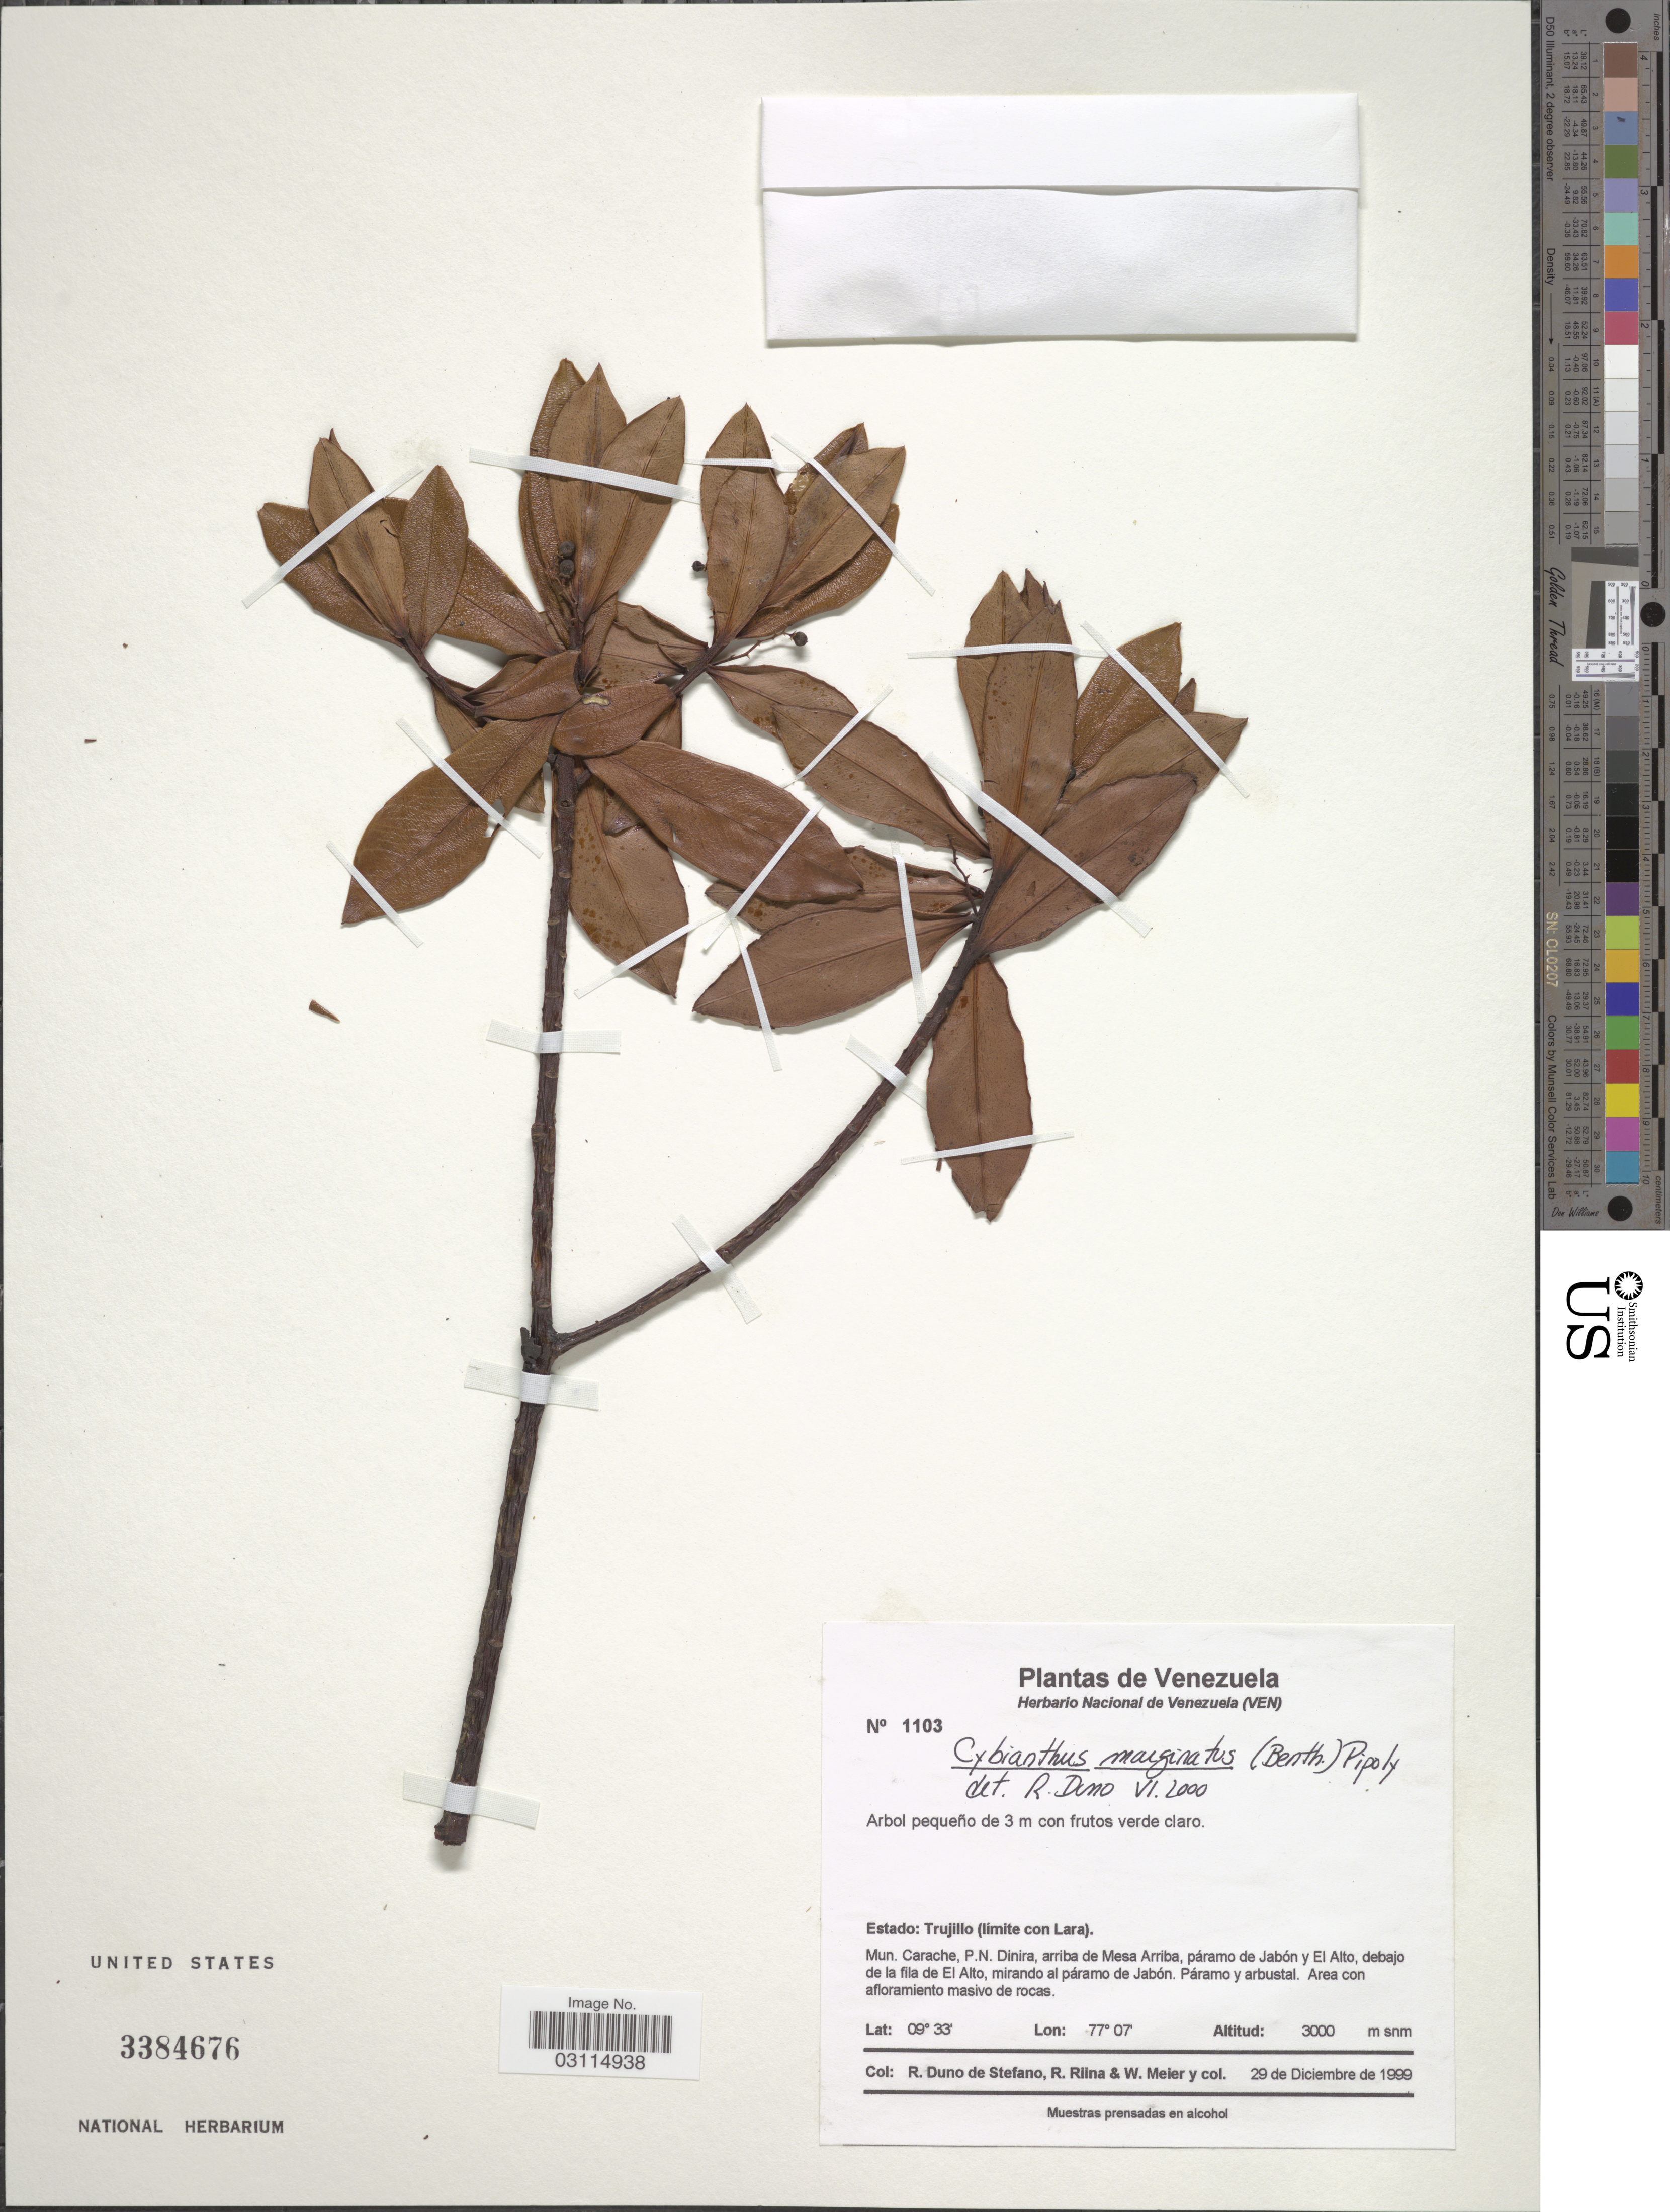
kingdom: Plantae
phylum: Tracheophyta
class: Magnoliopsida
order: Ericales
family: Primulaceae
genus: Cybianthus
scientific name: Cybianthus marginatus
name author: (Benth.) Pipoly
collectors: R. Duno de Stefano, R. Riina & W. Meier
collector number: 1103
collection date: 1999-12-29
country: Venezuela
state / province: Trujillo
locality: Estado Trujillo (límite con Lara). Mun. Carache, P. N. Dinira, arriba de Mesa Arriba, páramo de Jabón y El Alto, debajo de la fila de El Alto, mirando al páramo de Jabón.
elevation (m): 3000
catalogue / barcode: US 3384676